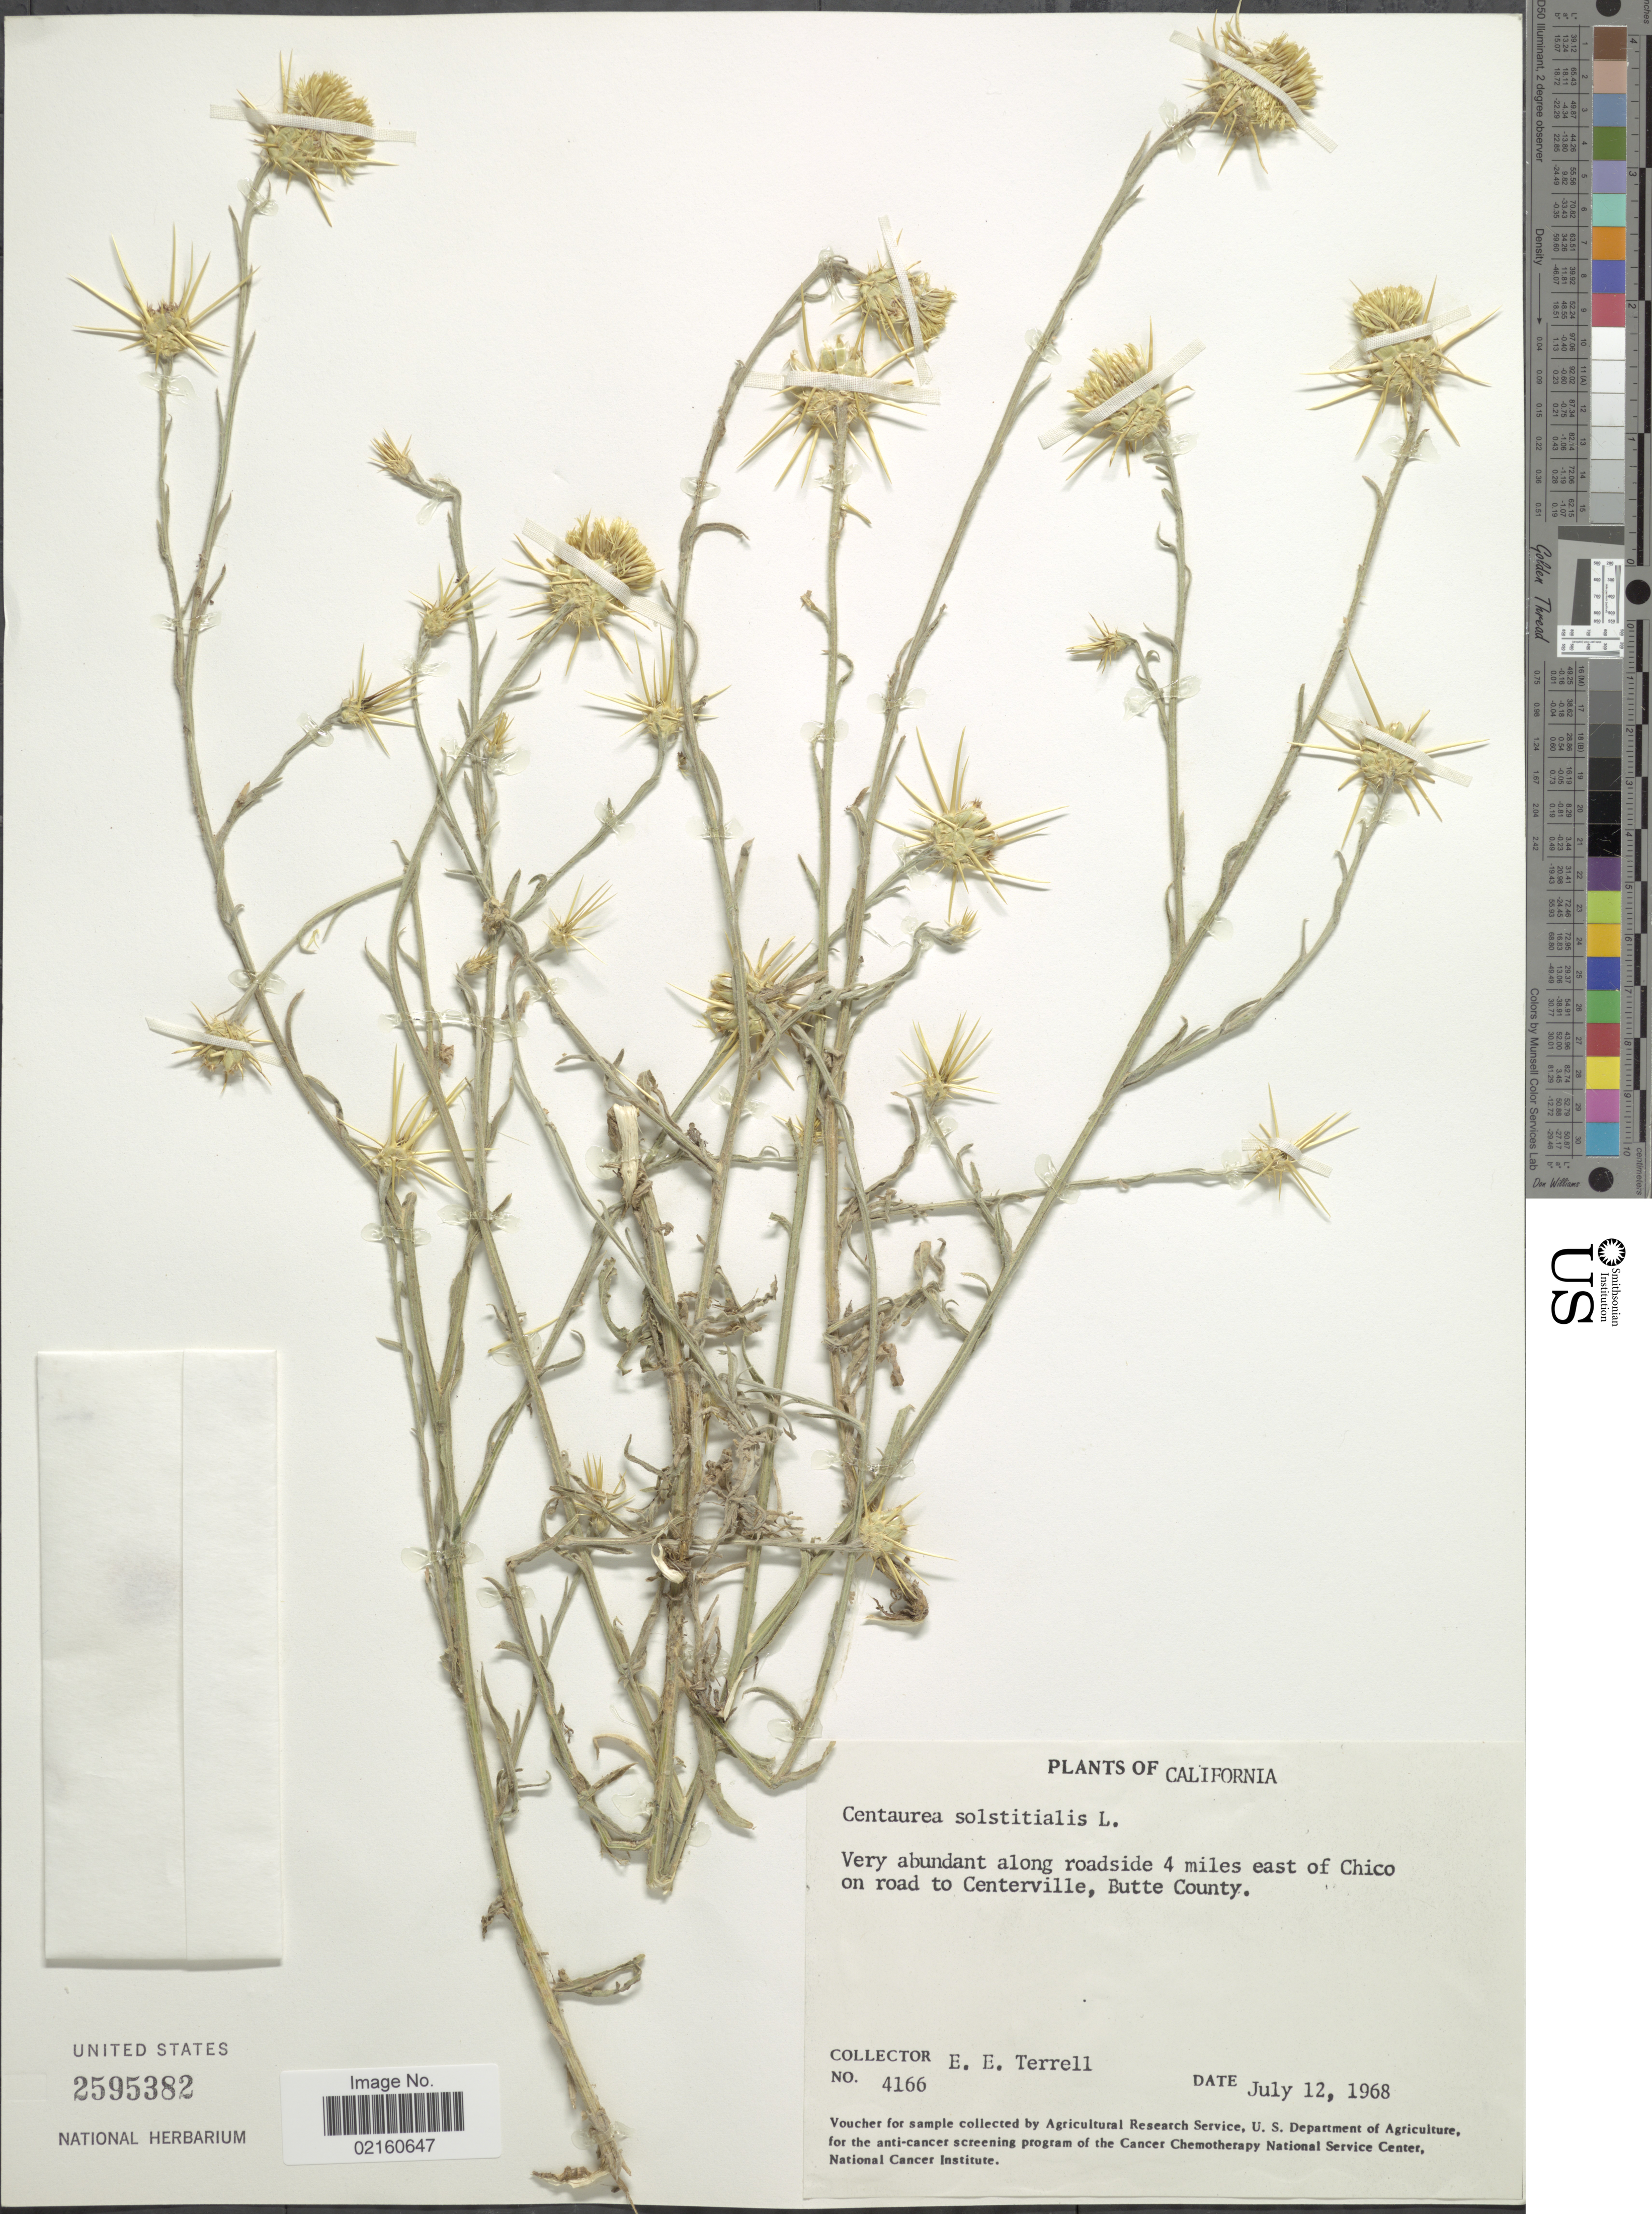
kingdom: Plantae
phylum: Tracheophyta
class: Magnoliopsida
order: Asterales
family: Asteraceae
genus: Centaurea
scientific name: Centaurea solstitialis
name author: L.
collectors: E. E. Terrell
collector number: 4166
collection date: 1968-07-12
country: United States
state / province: California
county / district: Butte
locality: Along roadside 4 miles east of Chico on road to Centerville, Butte County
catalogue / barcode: US 2595382